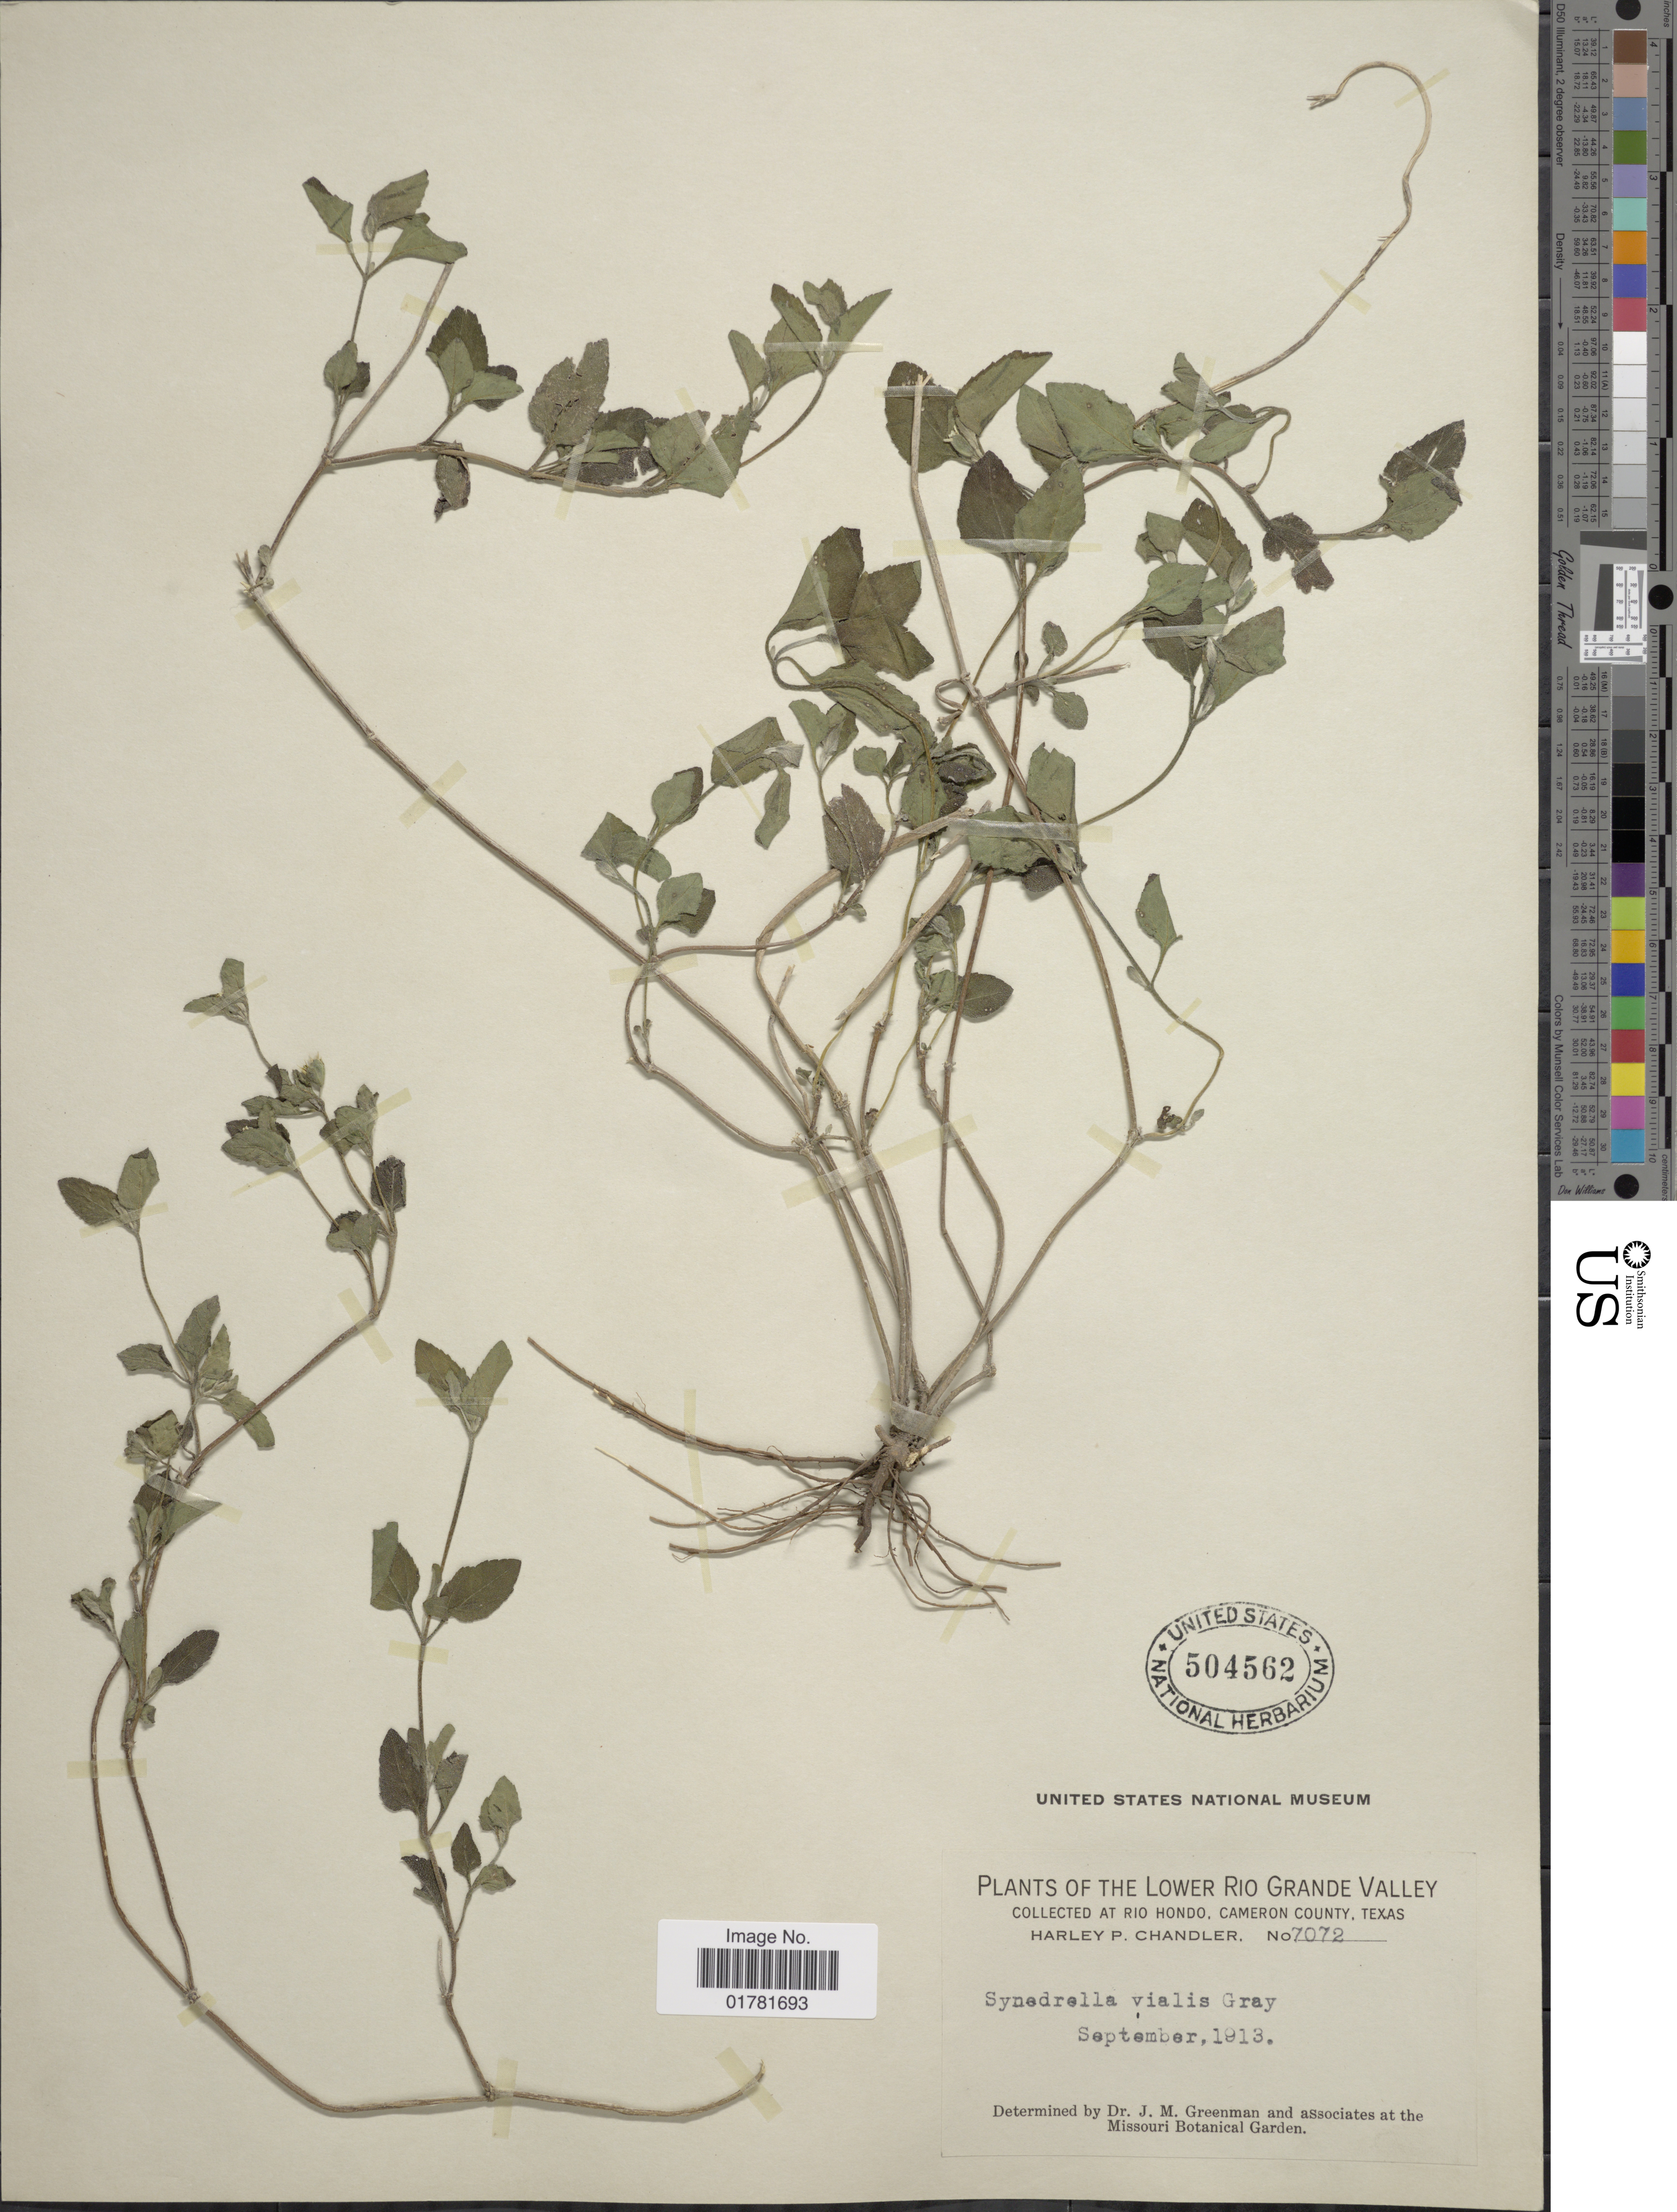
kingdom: Plantae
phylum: Tracheophyta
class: Magnoliopsida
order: Asterales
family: Asteraceae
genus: Calyptocarpus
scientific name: Calyptocarpus vialis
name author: Less.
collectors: H. Chandler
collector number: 7072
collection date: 1913-09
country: United States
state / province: Texas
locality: The Lower Rio Grande Valley, at Rio Hondo, Cameroun County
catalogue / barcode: US 504562